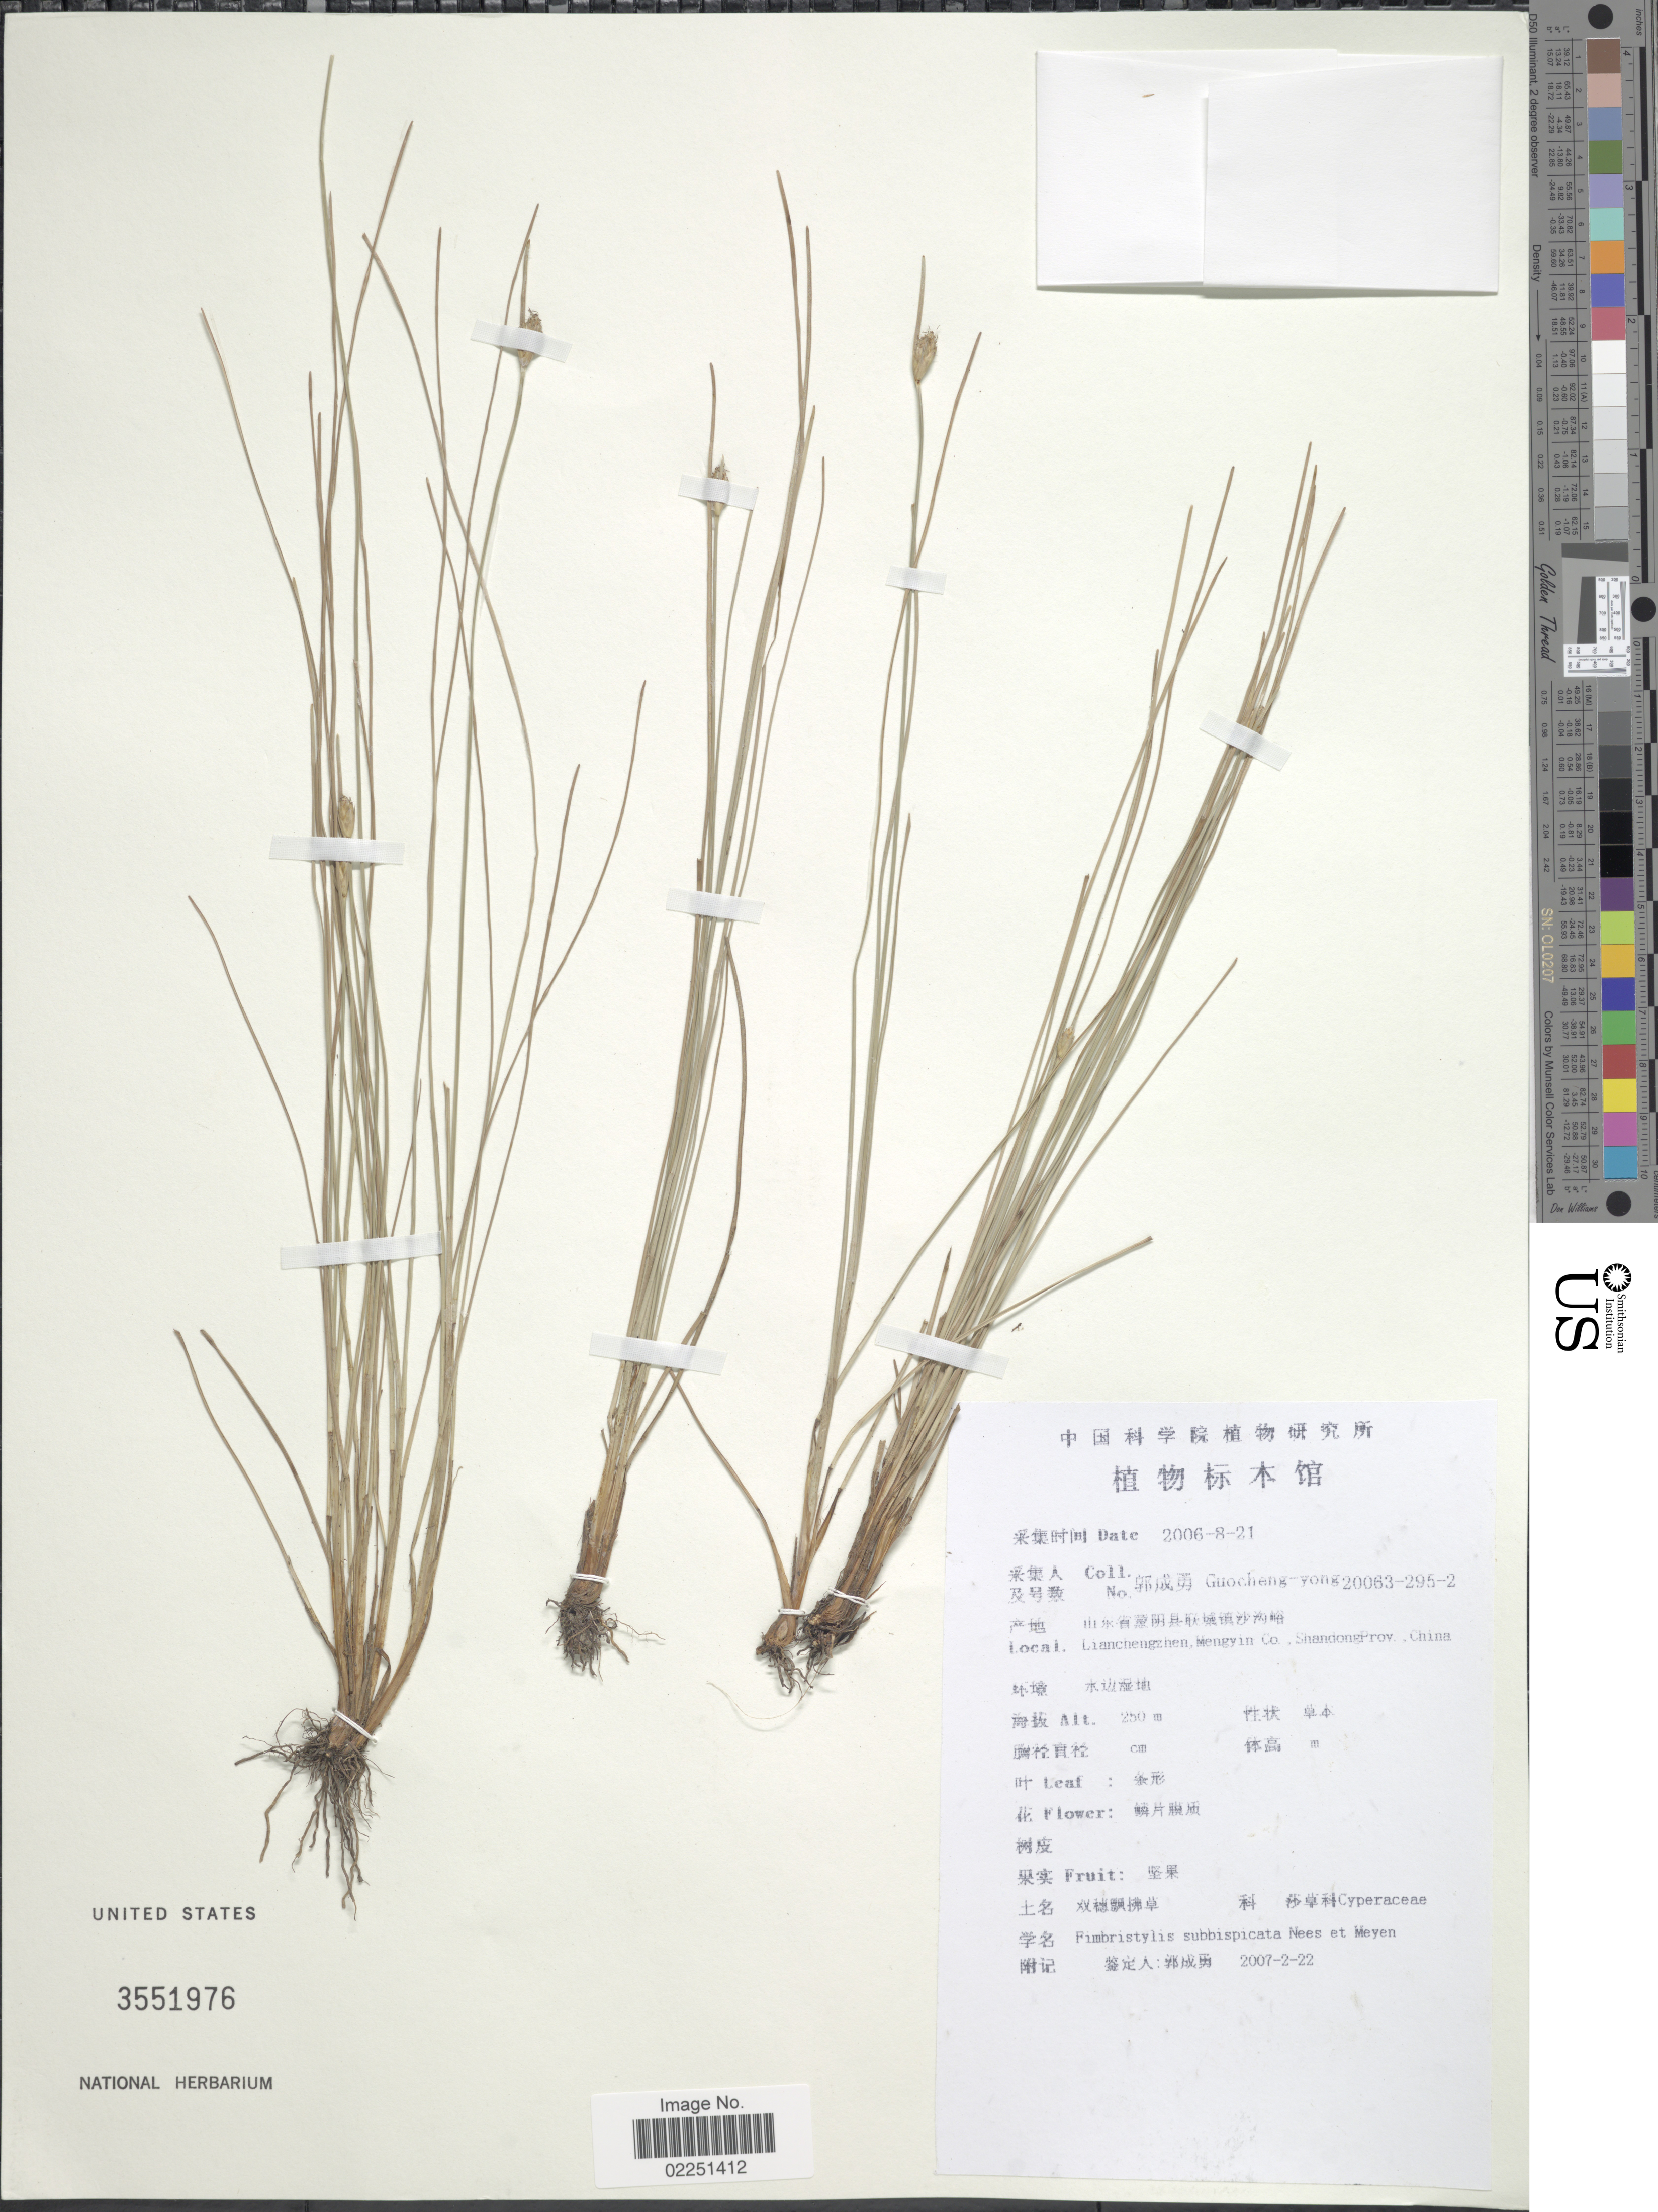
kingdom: Plantae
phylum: Tracheophyta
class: Liliopsida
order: Poales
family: Cyperaceae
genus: Fimbristylis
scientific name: Fimbristylis subbispicata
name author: Nees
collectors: Guo cheng-yong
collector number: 20063-295-2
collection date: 2006-08-21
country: China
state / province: Shandong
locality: Lianchengzhen, Mengyin Co., ShandongProv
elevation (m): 250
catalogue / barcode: US 3551976